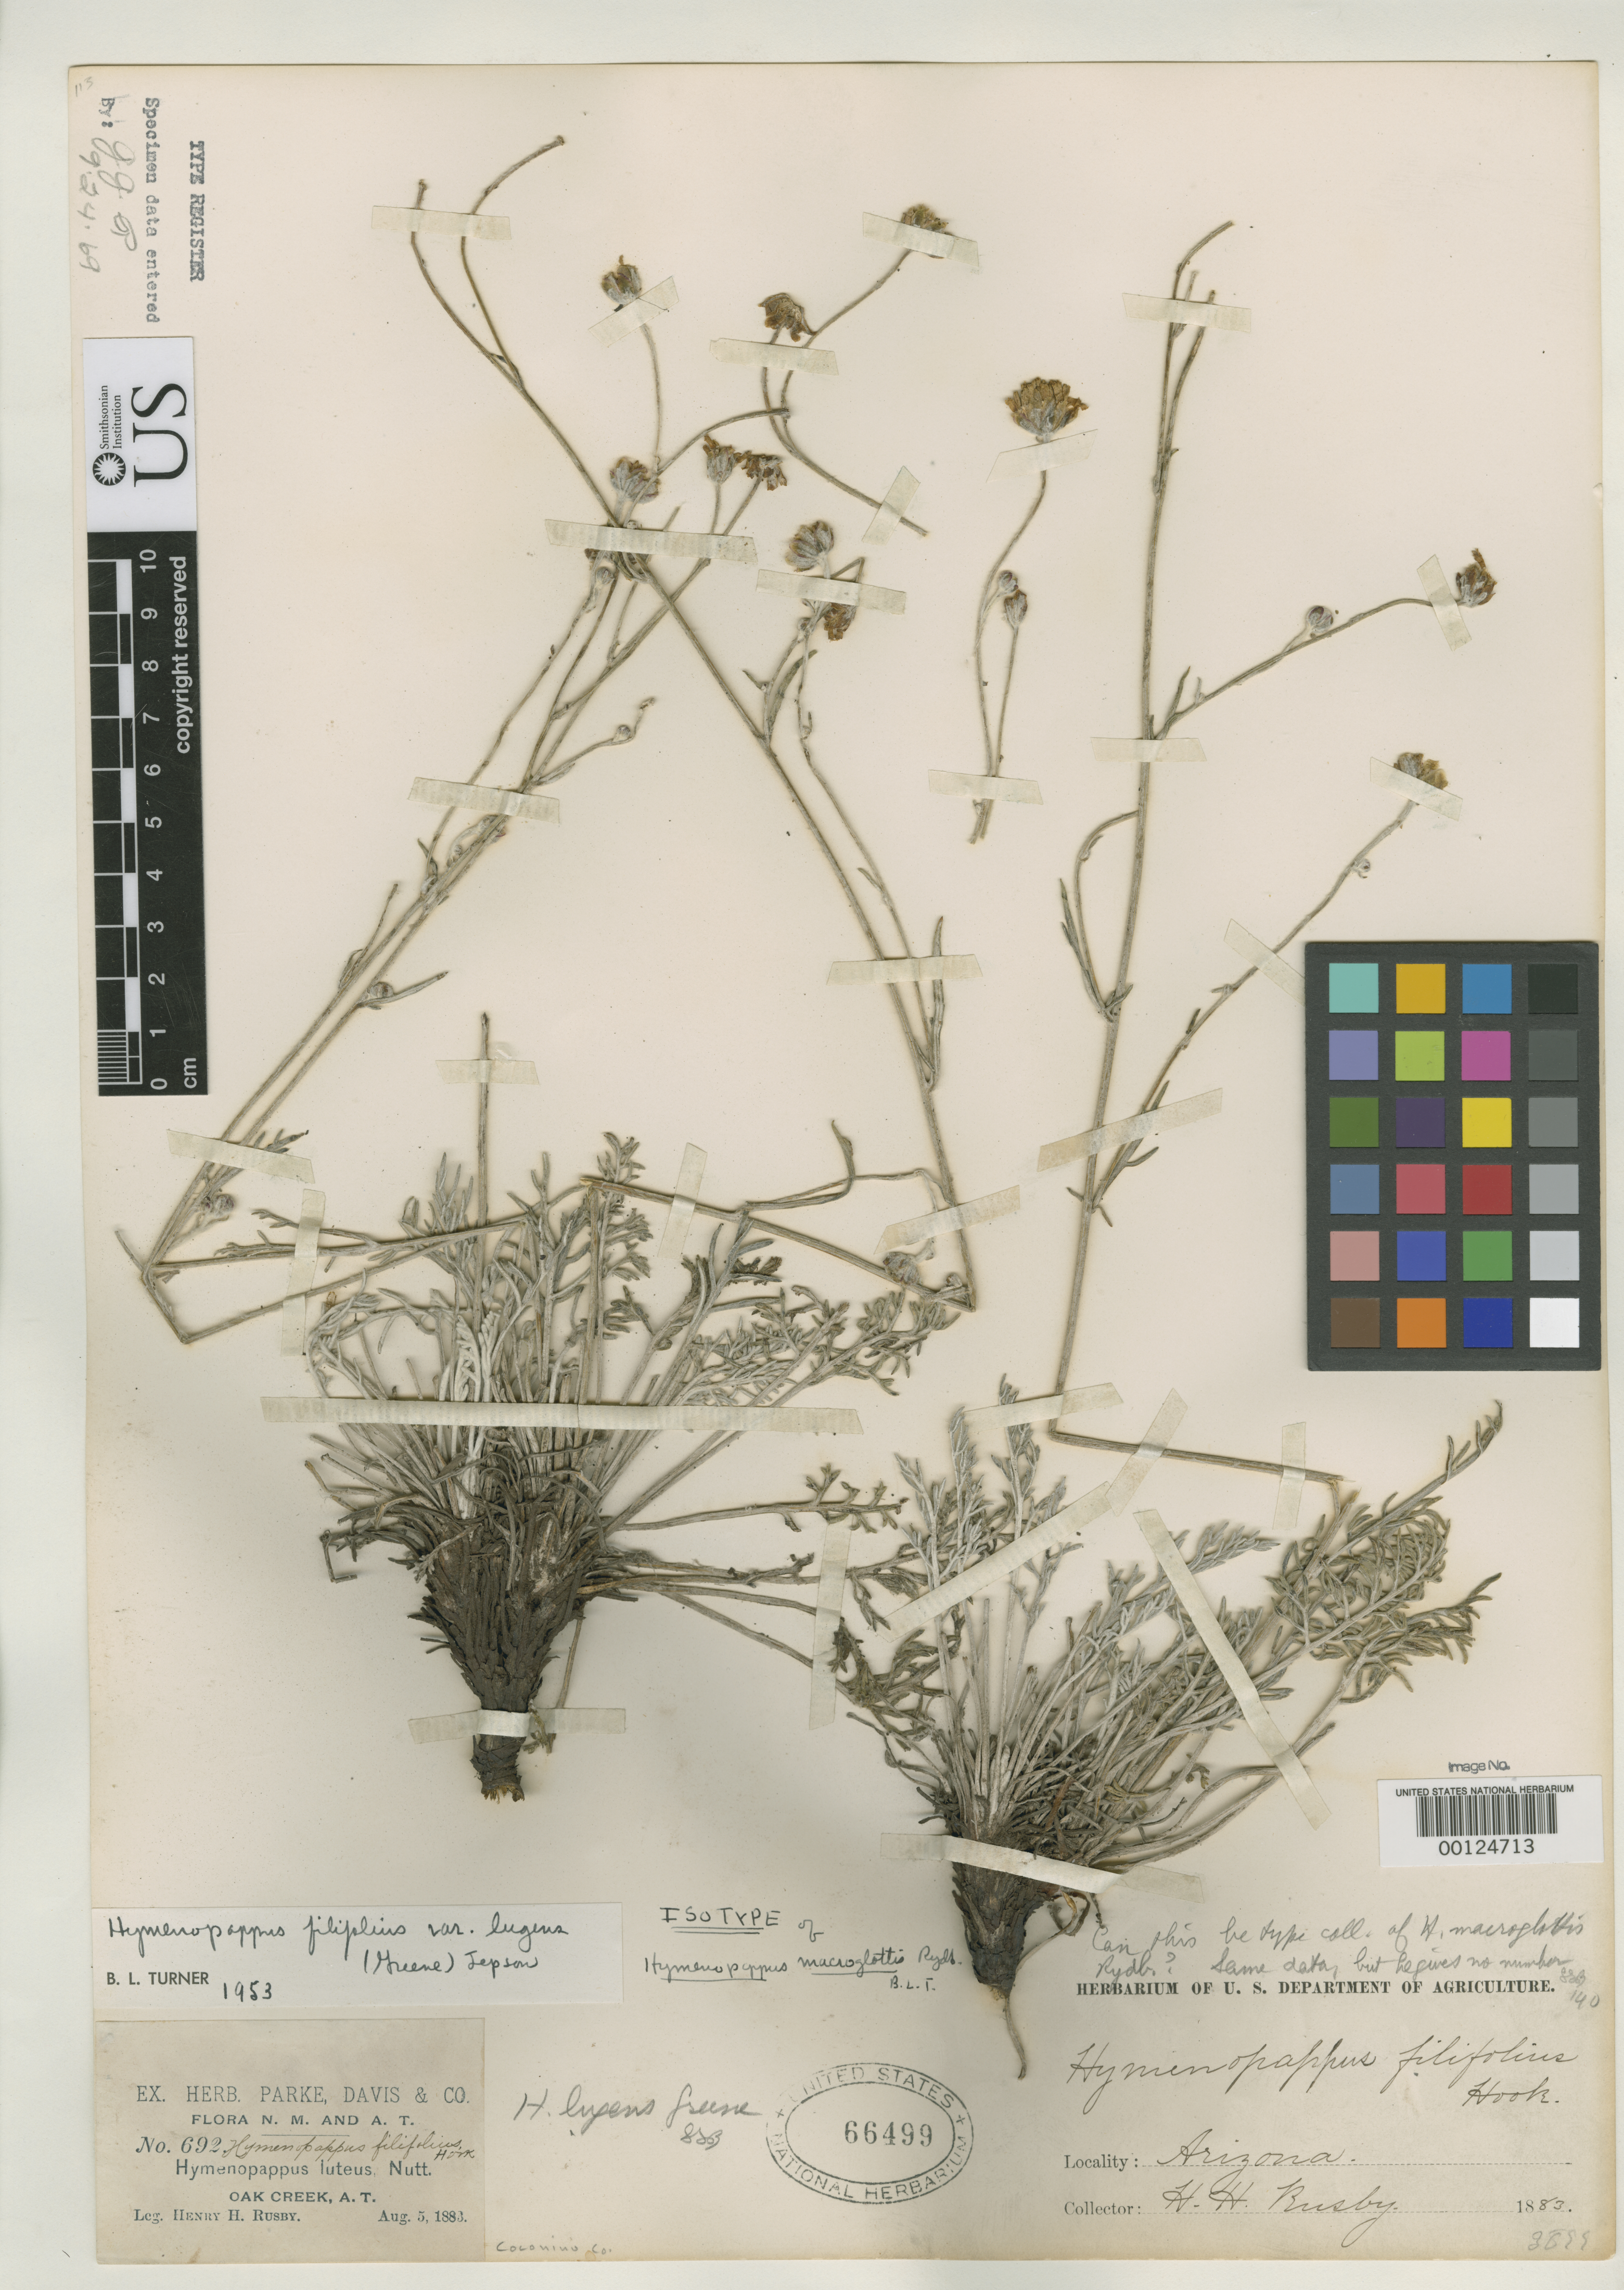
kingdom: Plantae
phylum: Tracheophyta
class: Magnoliopsida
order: Asterales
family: Asteraceae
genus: Hymenopappus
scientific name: Hymenopappus macroglottis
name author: Rydb.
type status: Isotype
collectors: H. H. Rusby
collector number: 629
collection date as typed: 05 Aug 1883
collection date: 1883-08-05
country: United States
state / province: Arizona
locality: Oak Creek.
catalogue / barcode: US 66499